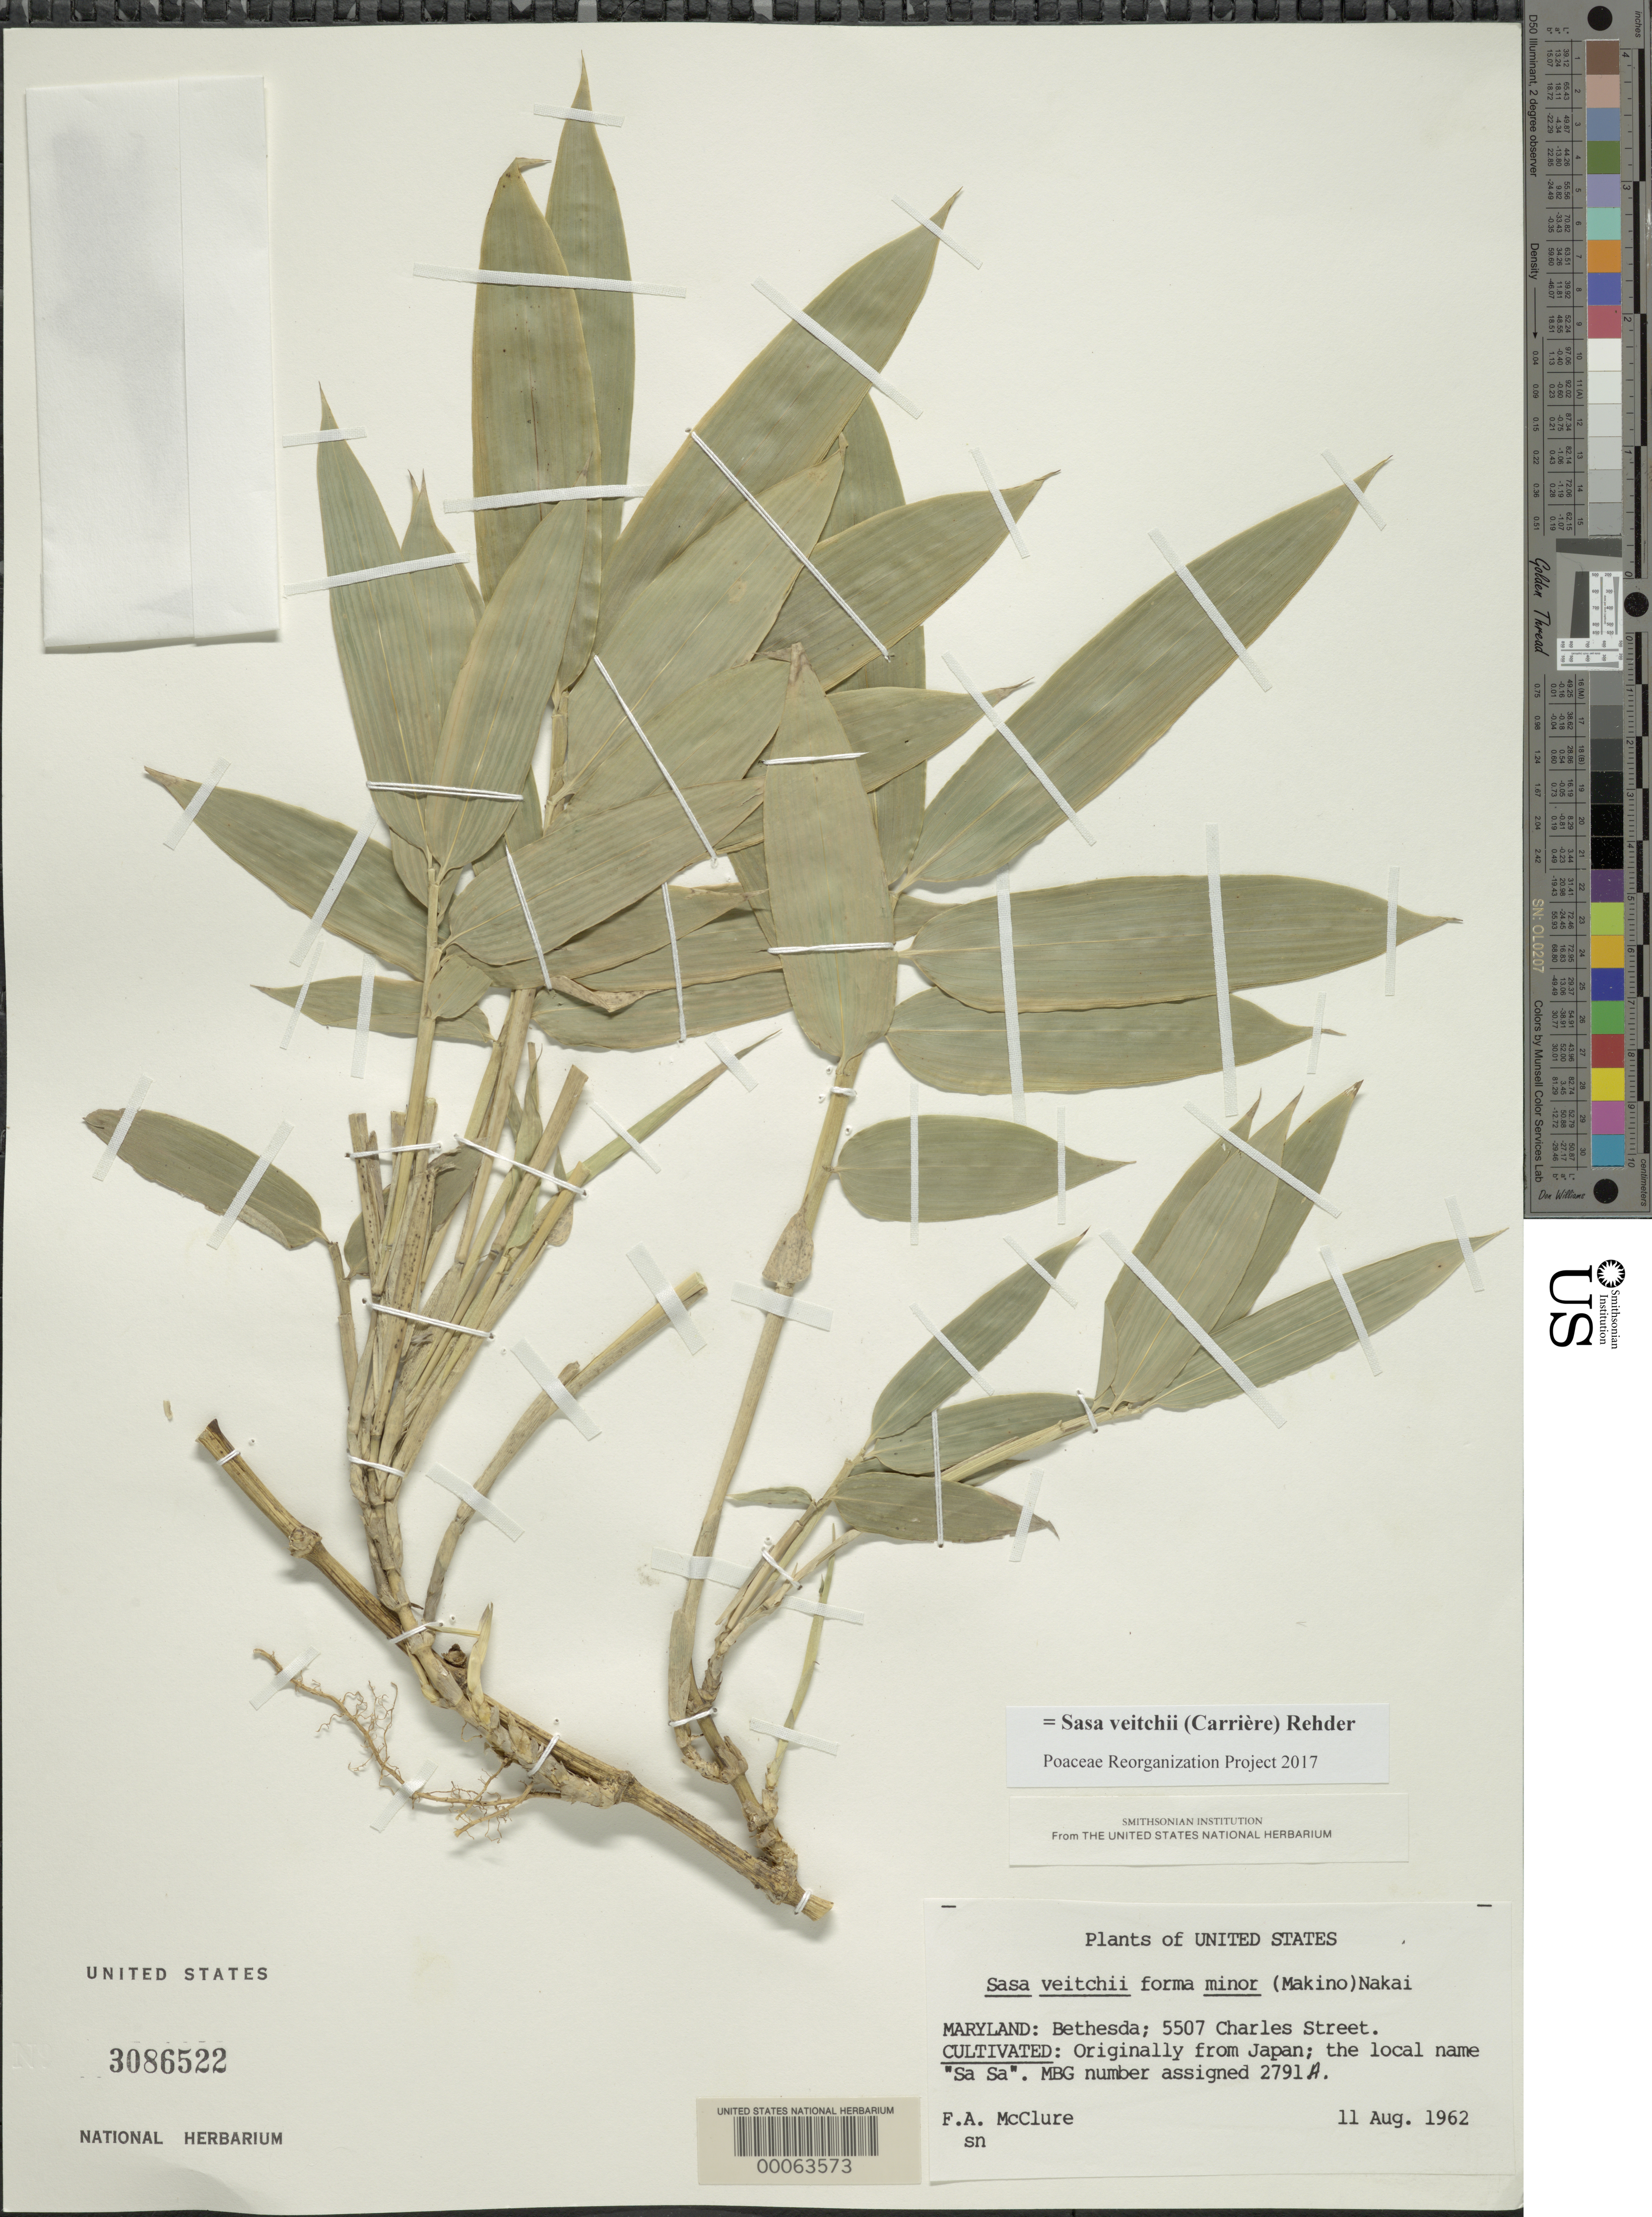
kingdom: Plantae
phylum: Tracheophyta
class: Liliopsida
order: Poales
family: Poaceae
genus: Sasa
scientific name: Sasa veitchii f. minor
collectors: F. A. McClure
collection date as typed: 11 Aug 1962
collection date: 1962-08-11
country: United States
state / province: Maryland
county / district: Montgomery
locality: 5507 Charles Street, Bethesda (McClure's garden)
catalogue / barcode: US 3086522